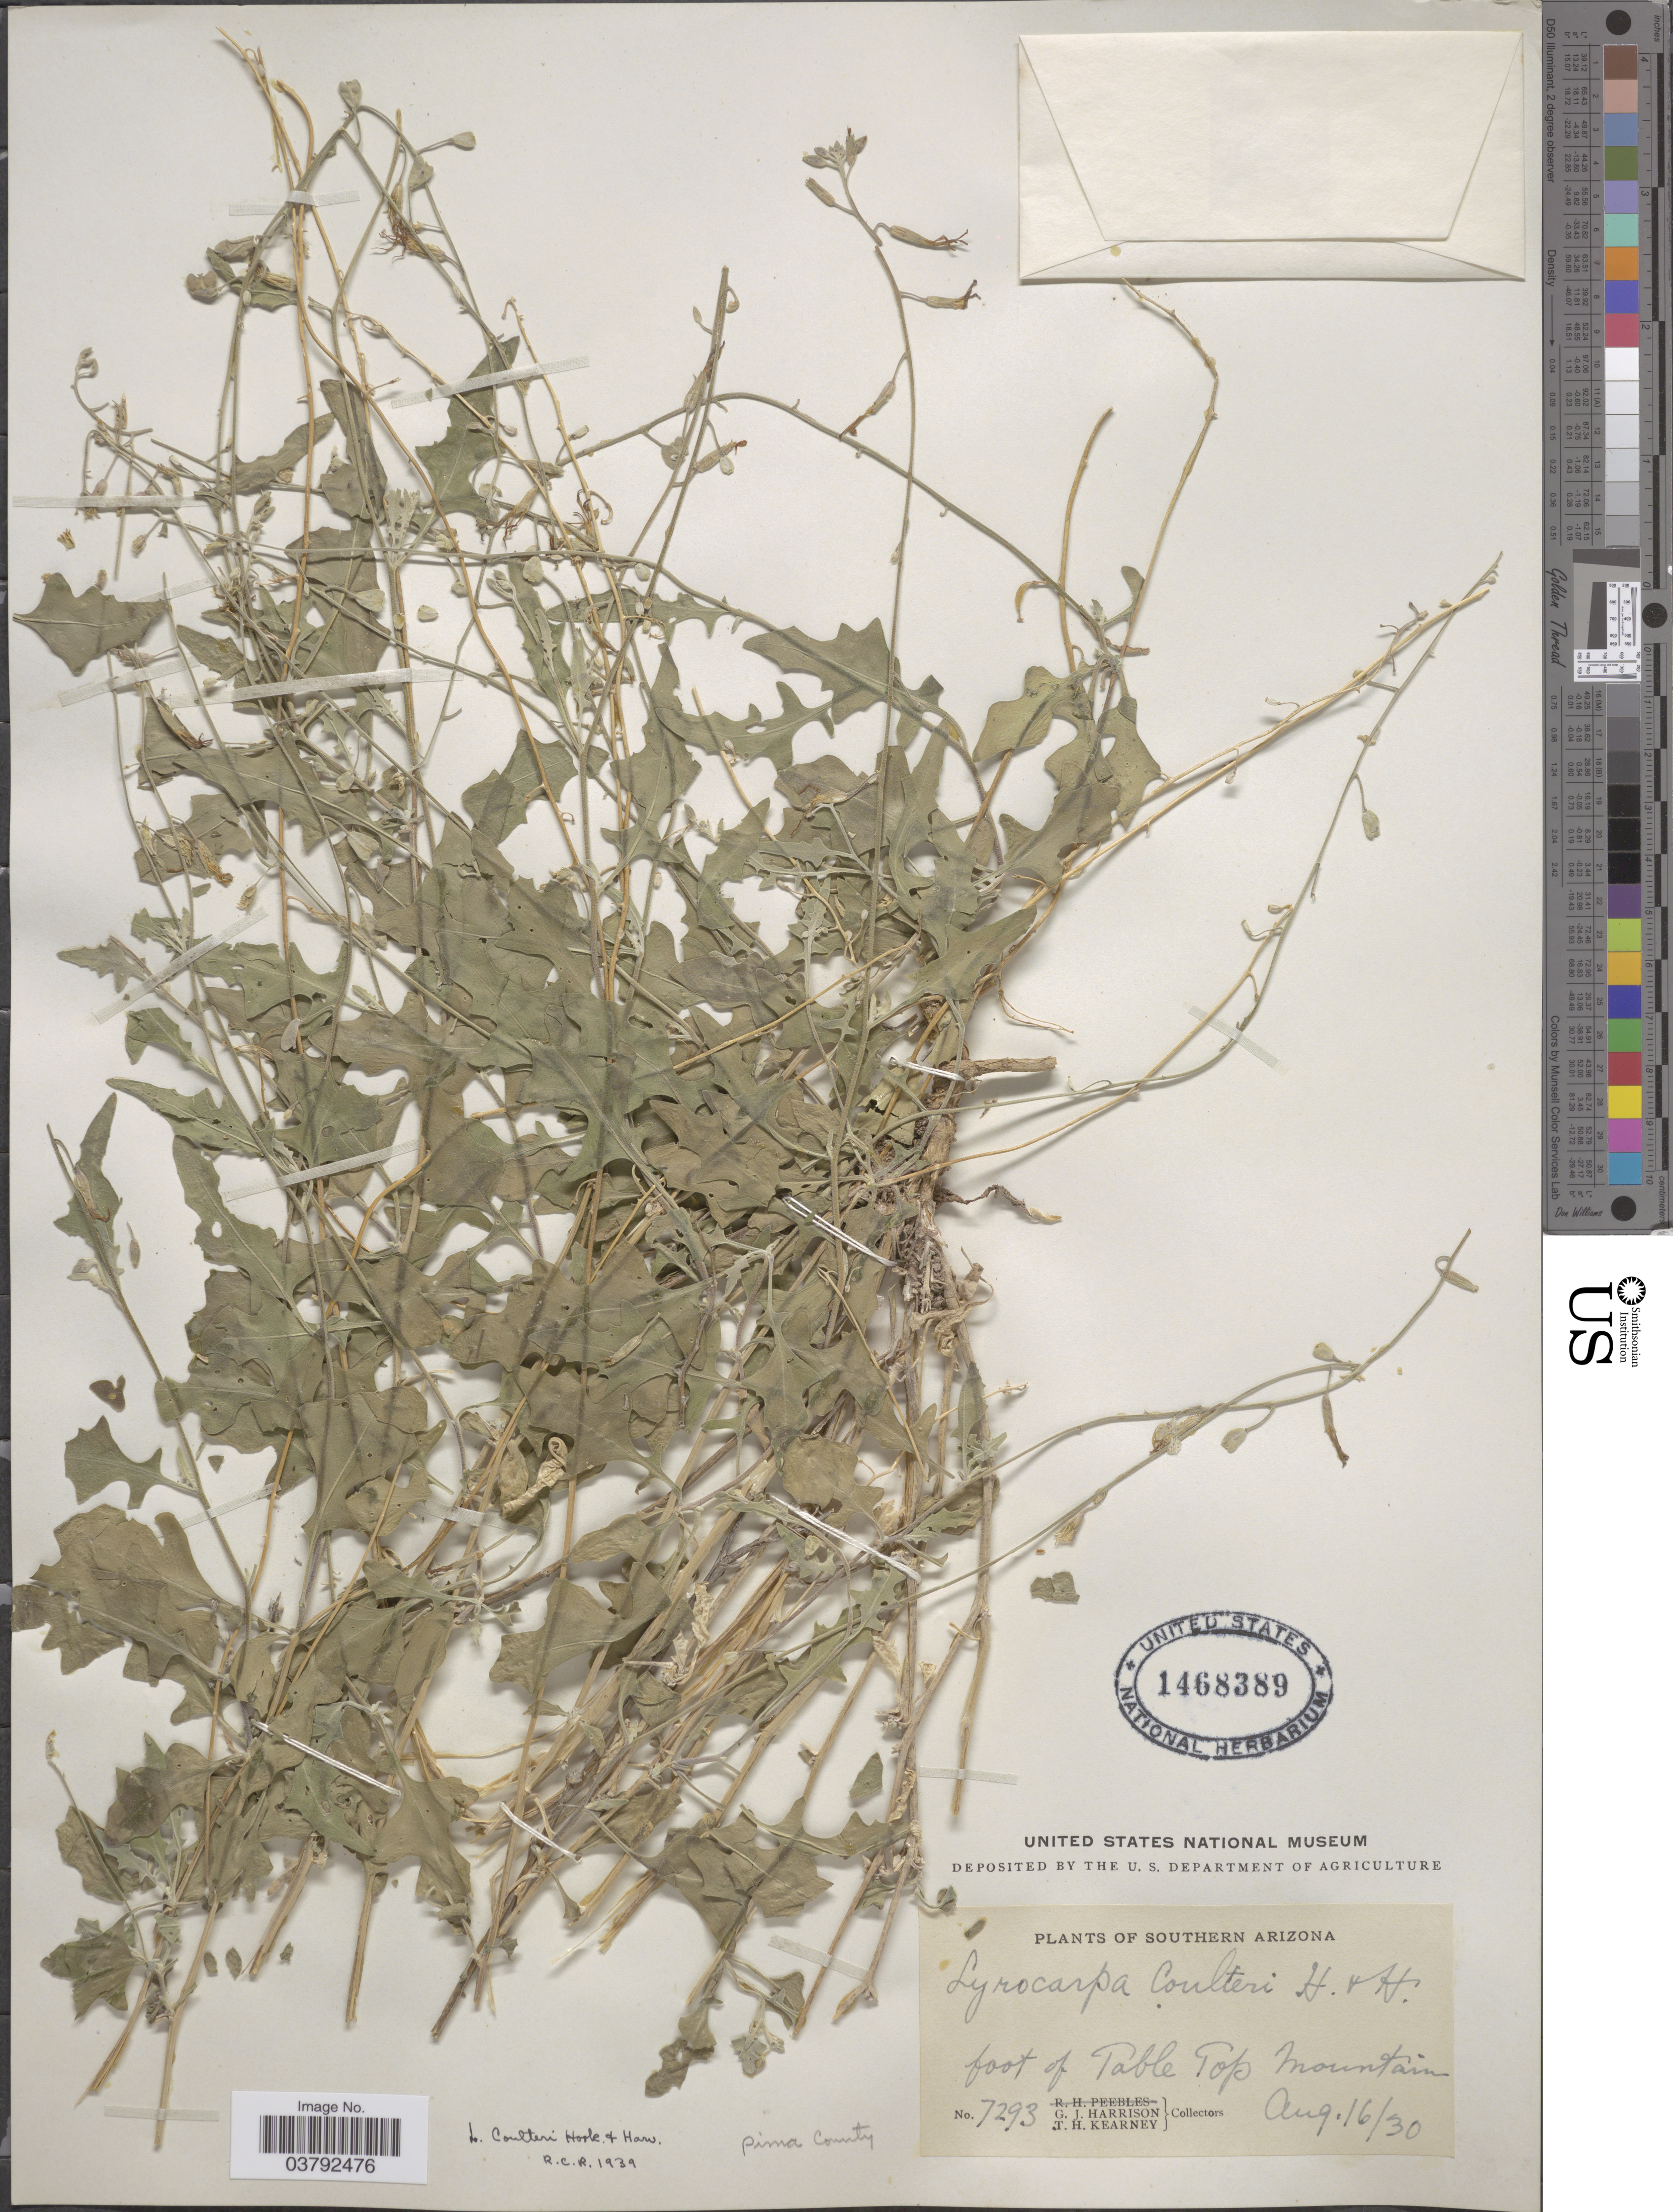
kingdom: Plantae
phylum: Tracheophyta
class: Magnoliopsida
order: Brassicales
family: Brassicaceae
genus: Lyrocarpa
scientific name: Lyrocarpa coulteri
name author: Hook. & Harv.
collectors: G. J. Harrison & T. H. Kearney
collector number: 7293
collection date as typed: Transcribed d/m/y: 16/8/30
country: United States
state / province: Arizona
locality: Southern Arizona. Foot of Table Top Mountain. Pima County.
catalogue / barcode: US 1468389